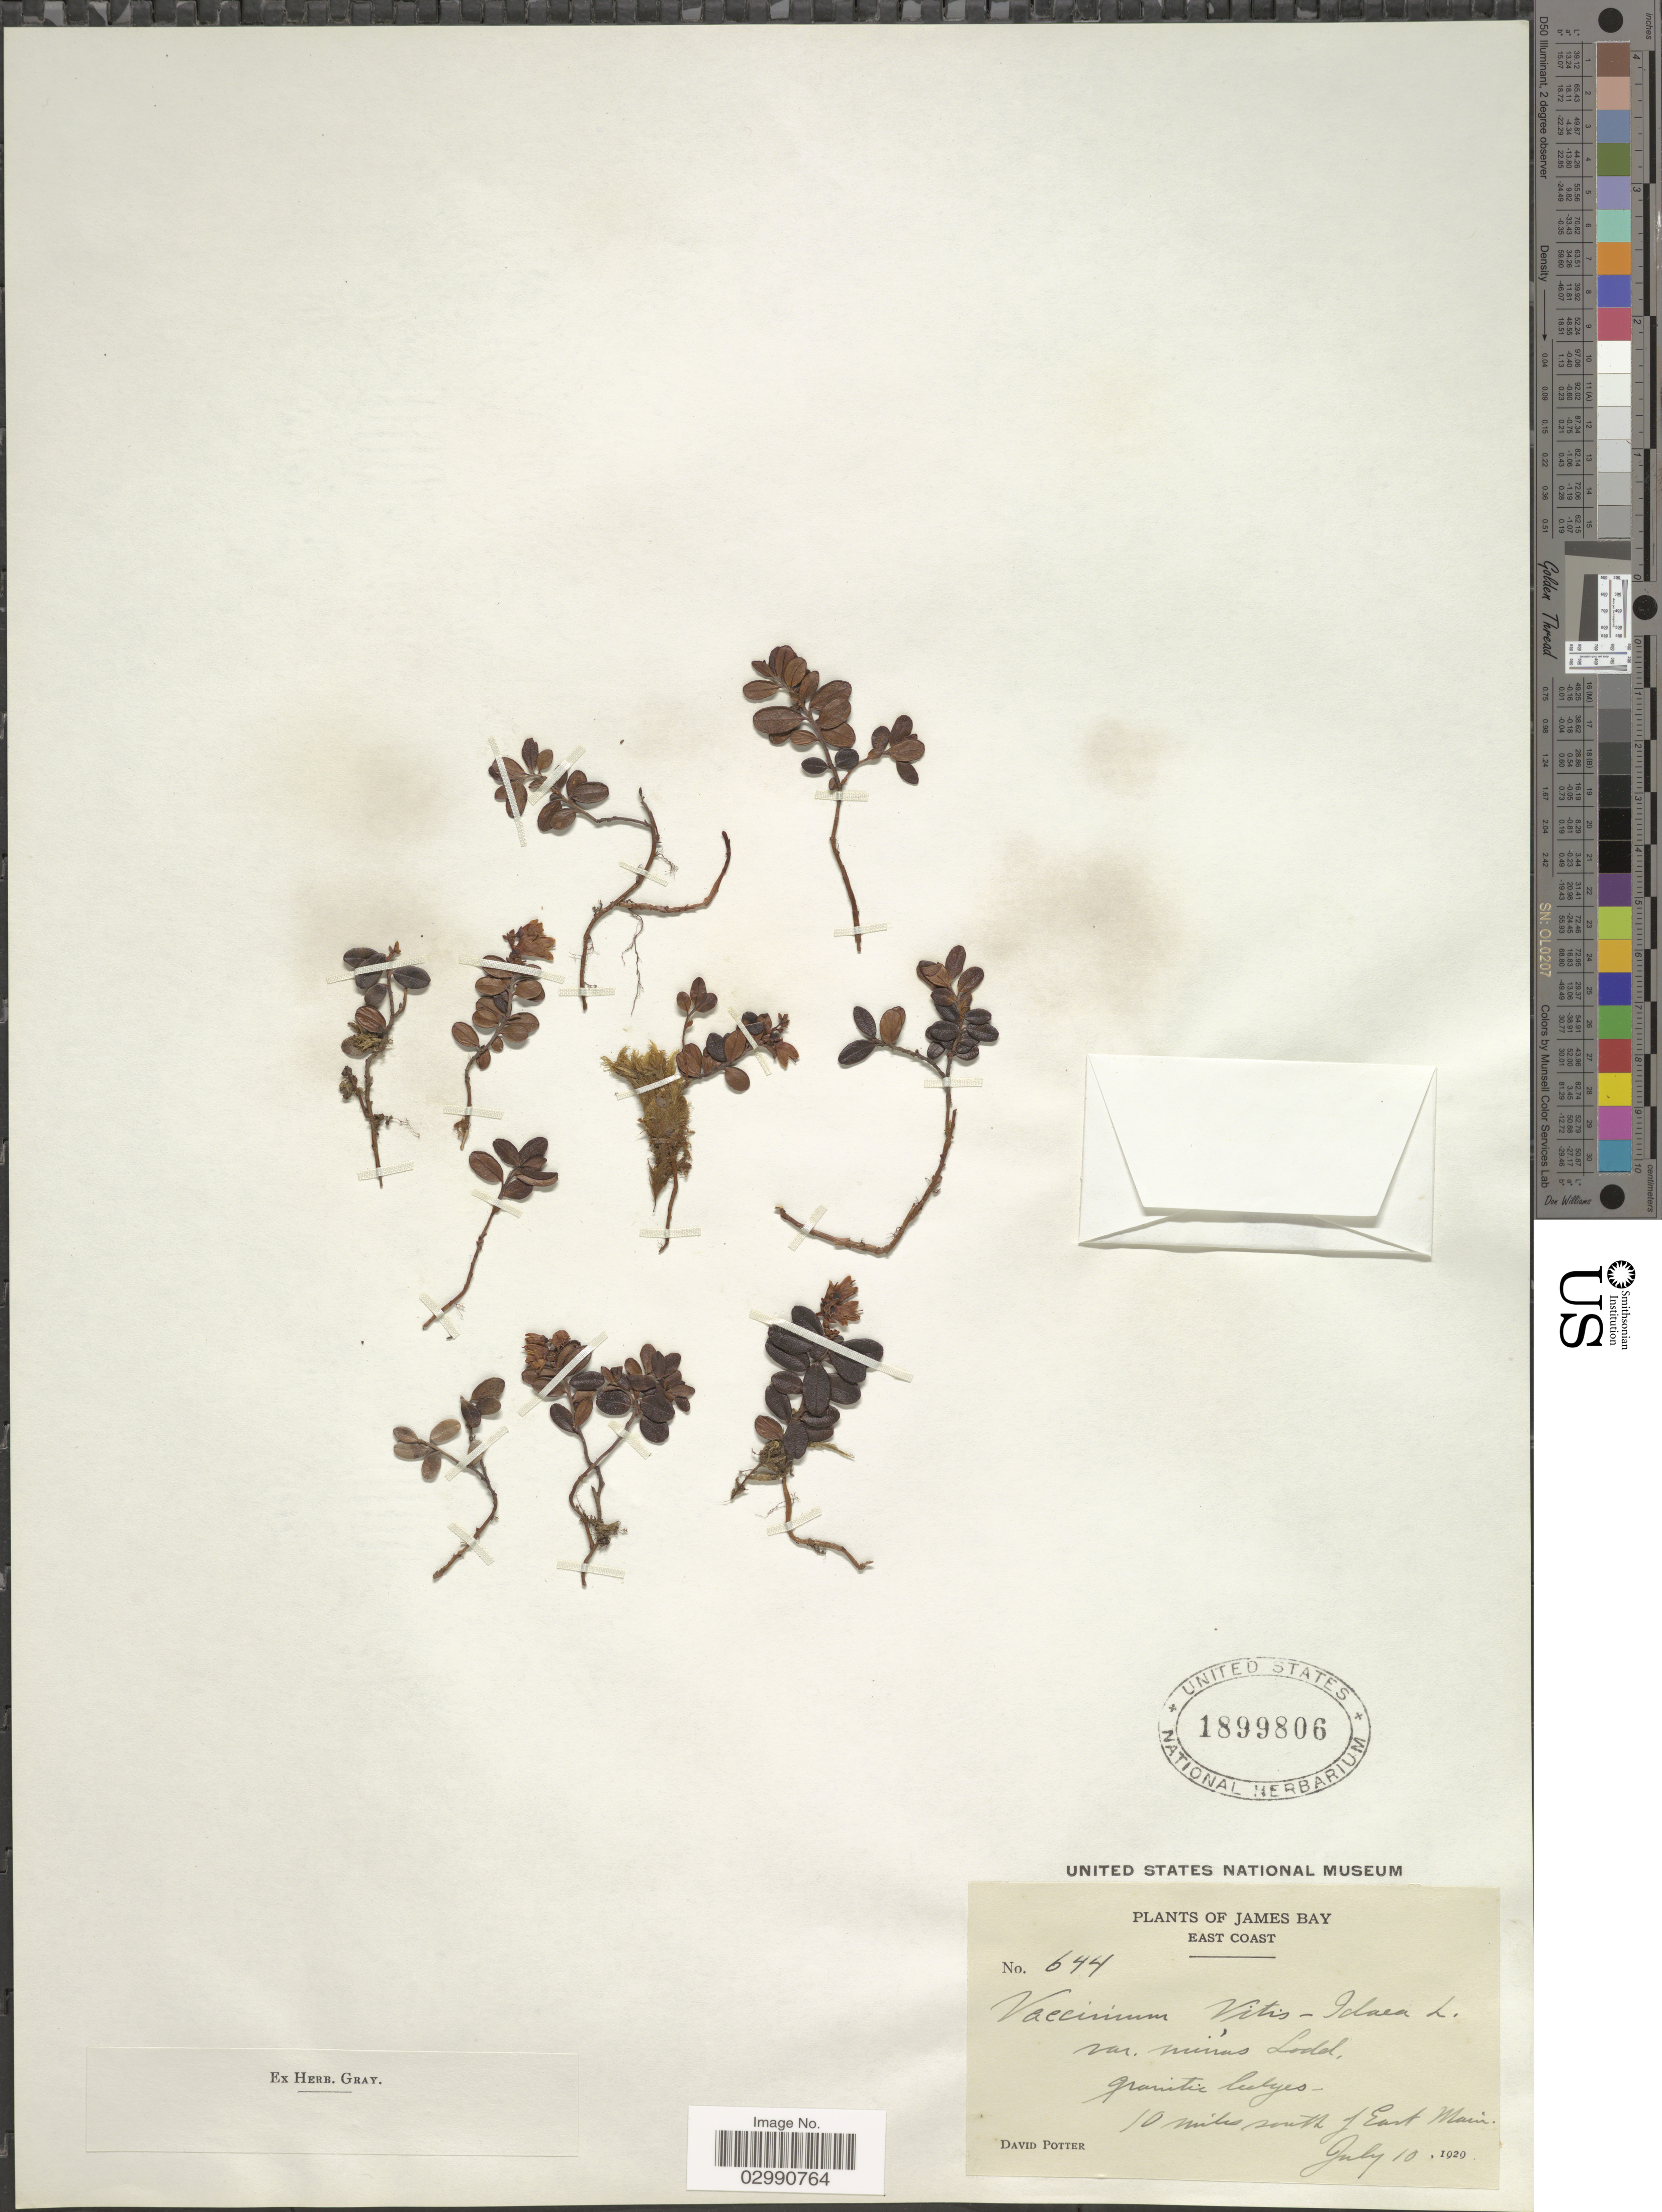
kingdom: Plantae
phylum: Tracheophyta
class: Magnoliopsida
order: Ericales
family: Ericaceae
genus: Vaccinium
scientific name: Vaccinium vitis-idaea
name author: L.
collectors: D. Potter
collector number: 644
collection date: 1929-07-10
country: Canada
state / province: Quebec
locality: James Bay, East Coast, 10 mile south of East Main.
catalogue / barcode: US 1899806